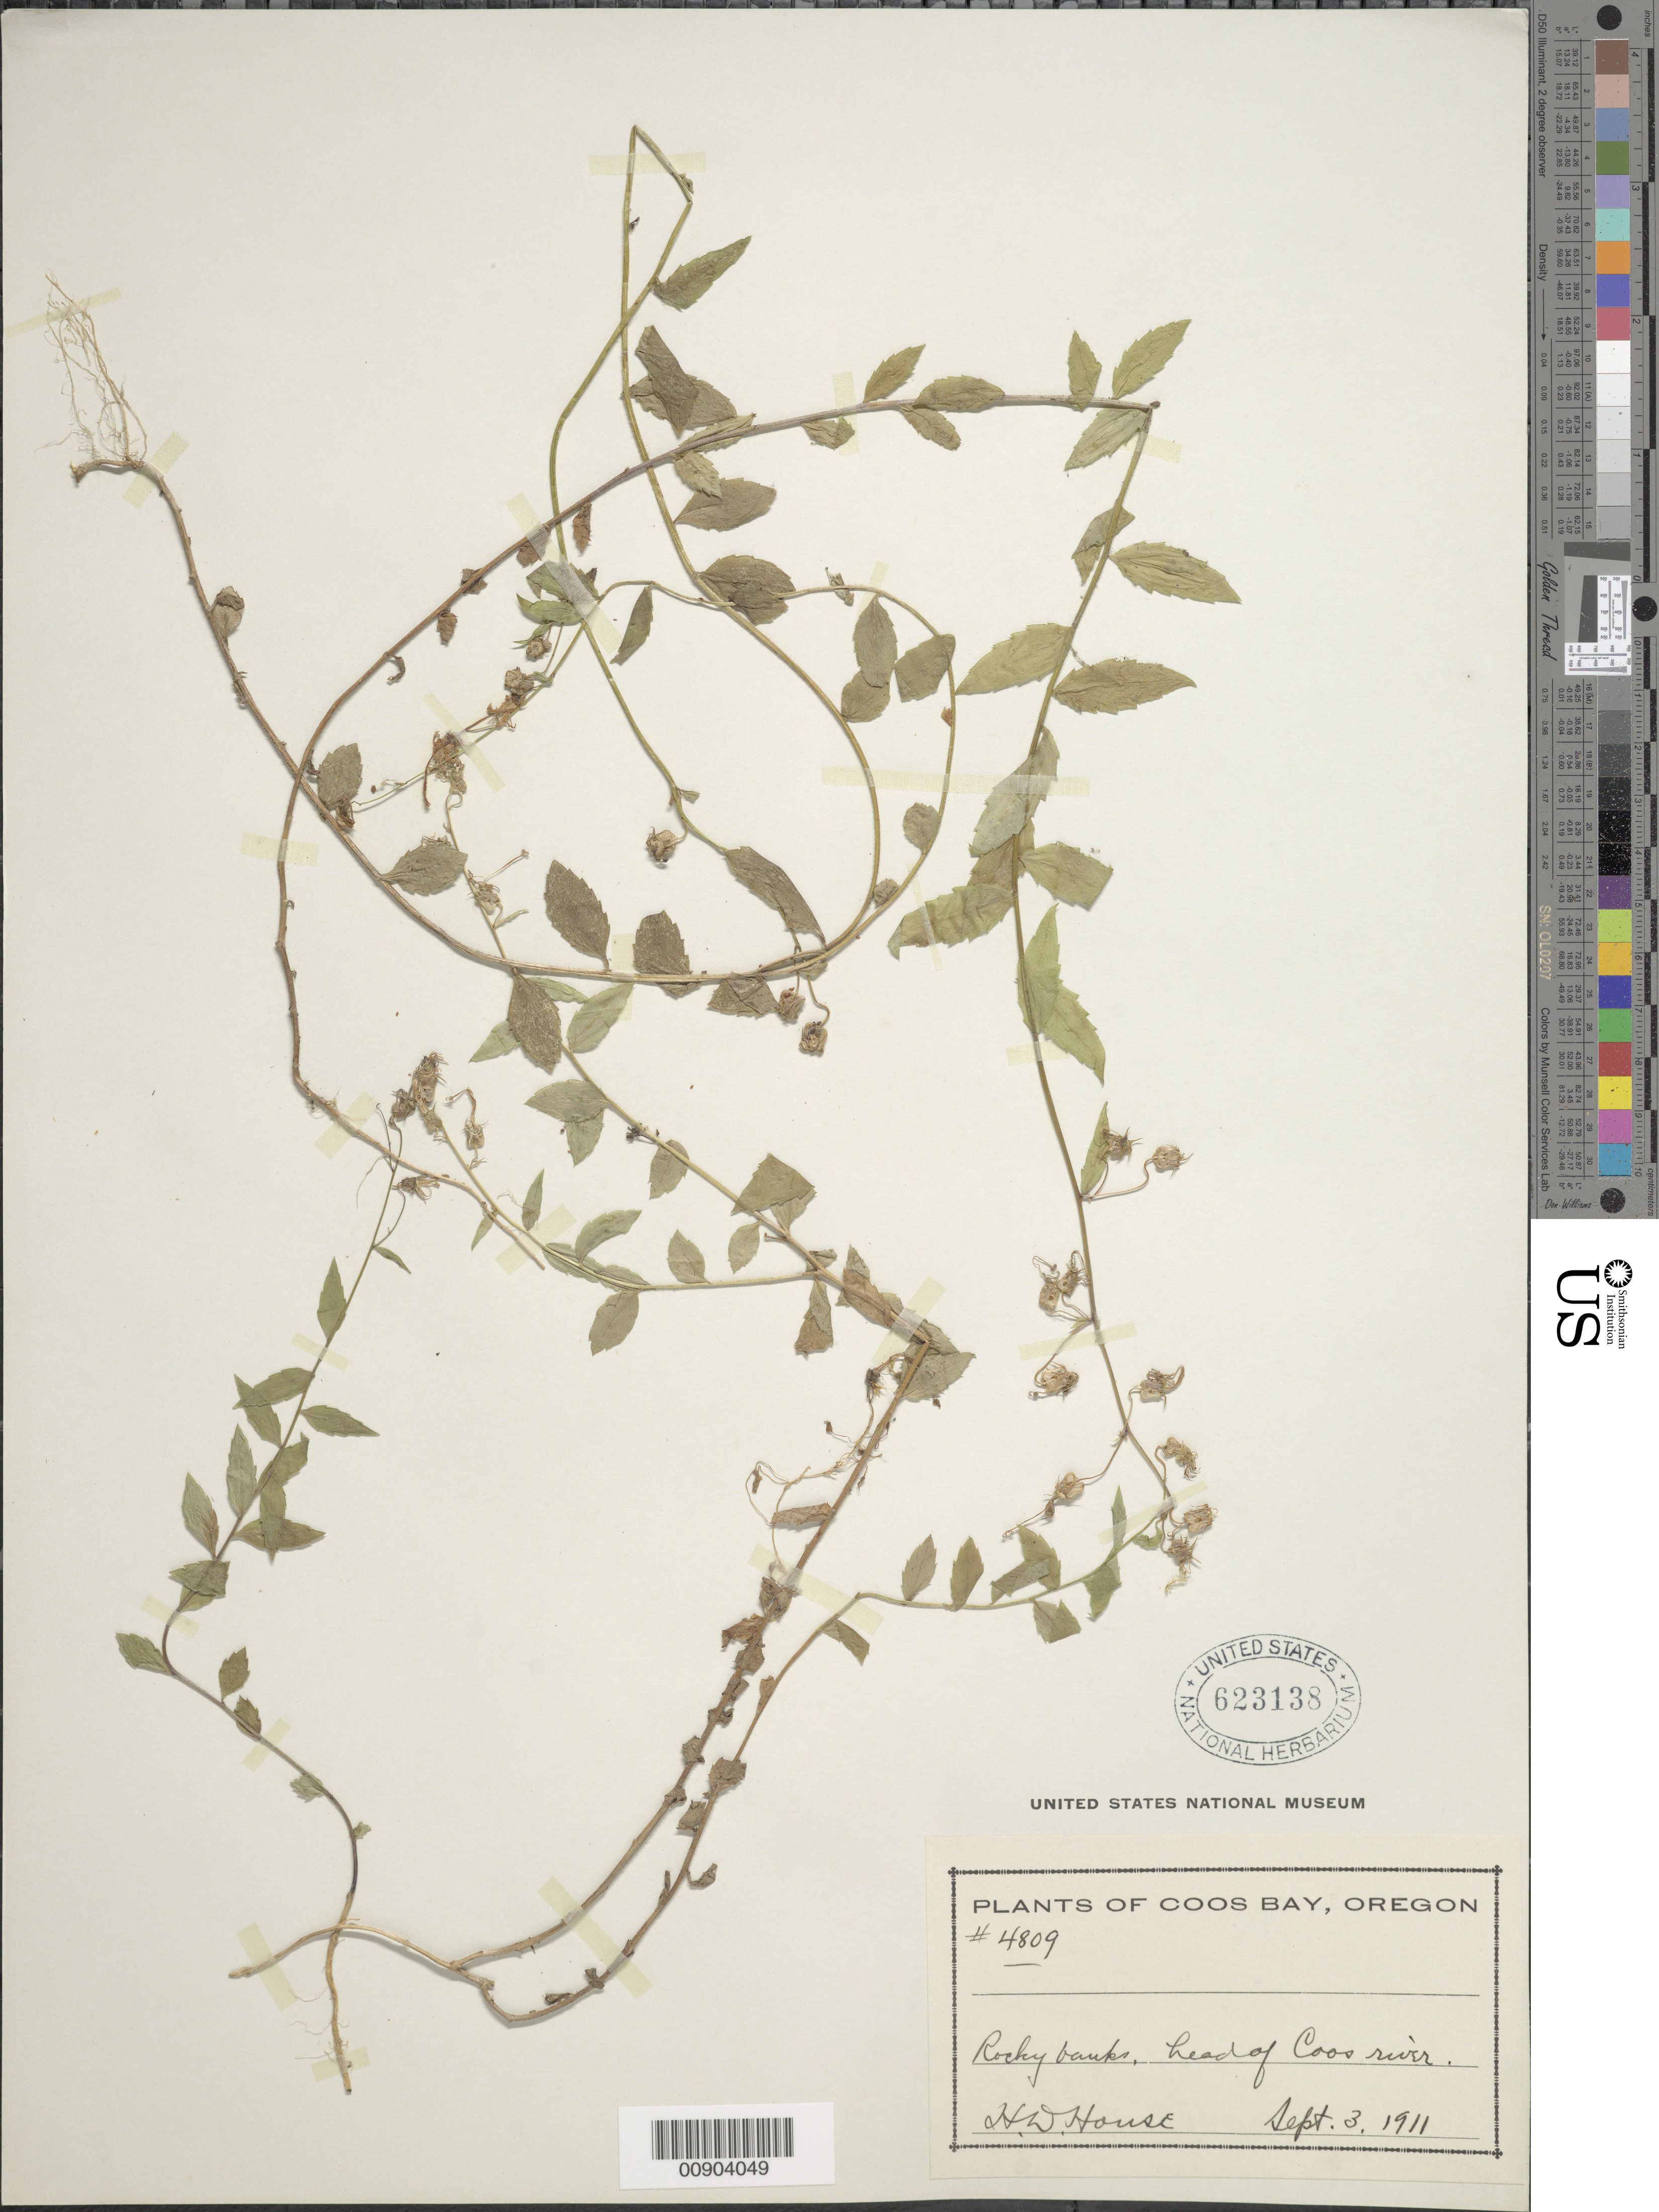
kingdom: Plantae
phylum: Tracheophyta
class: Magnoliopsida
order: Asterales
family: Campanulaceae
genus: Campanula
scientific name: Campanula prenanthoides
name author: Durand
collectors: H. D. House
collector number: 4809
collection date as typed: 03 Sep 1911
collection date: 1911-09-03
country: United States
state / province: Oregon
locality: Cous bay, head of Coos River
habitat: Rocky bank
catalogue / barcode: US 623138